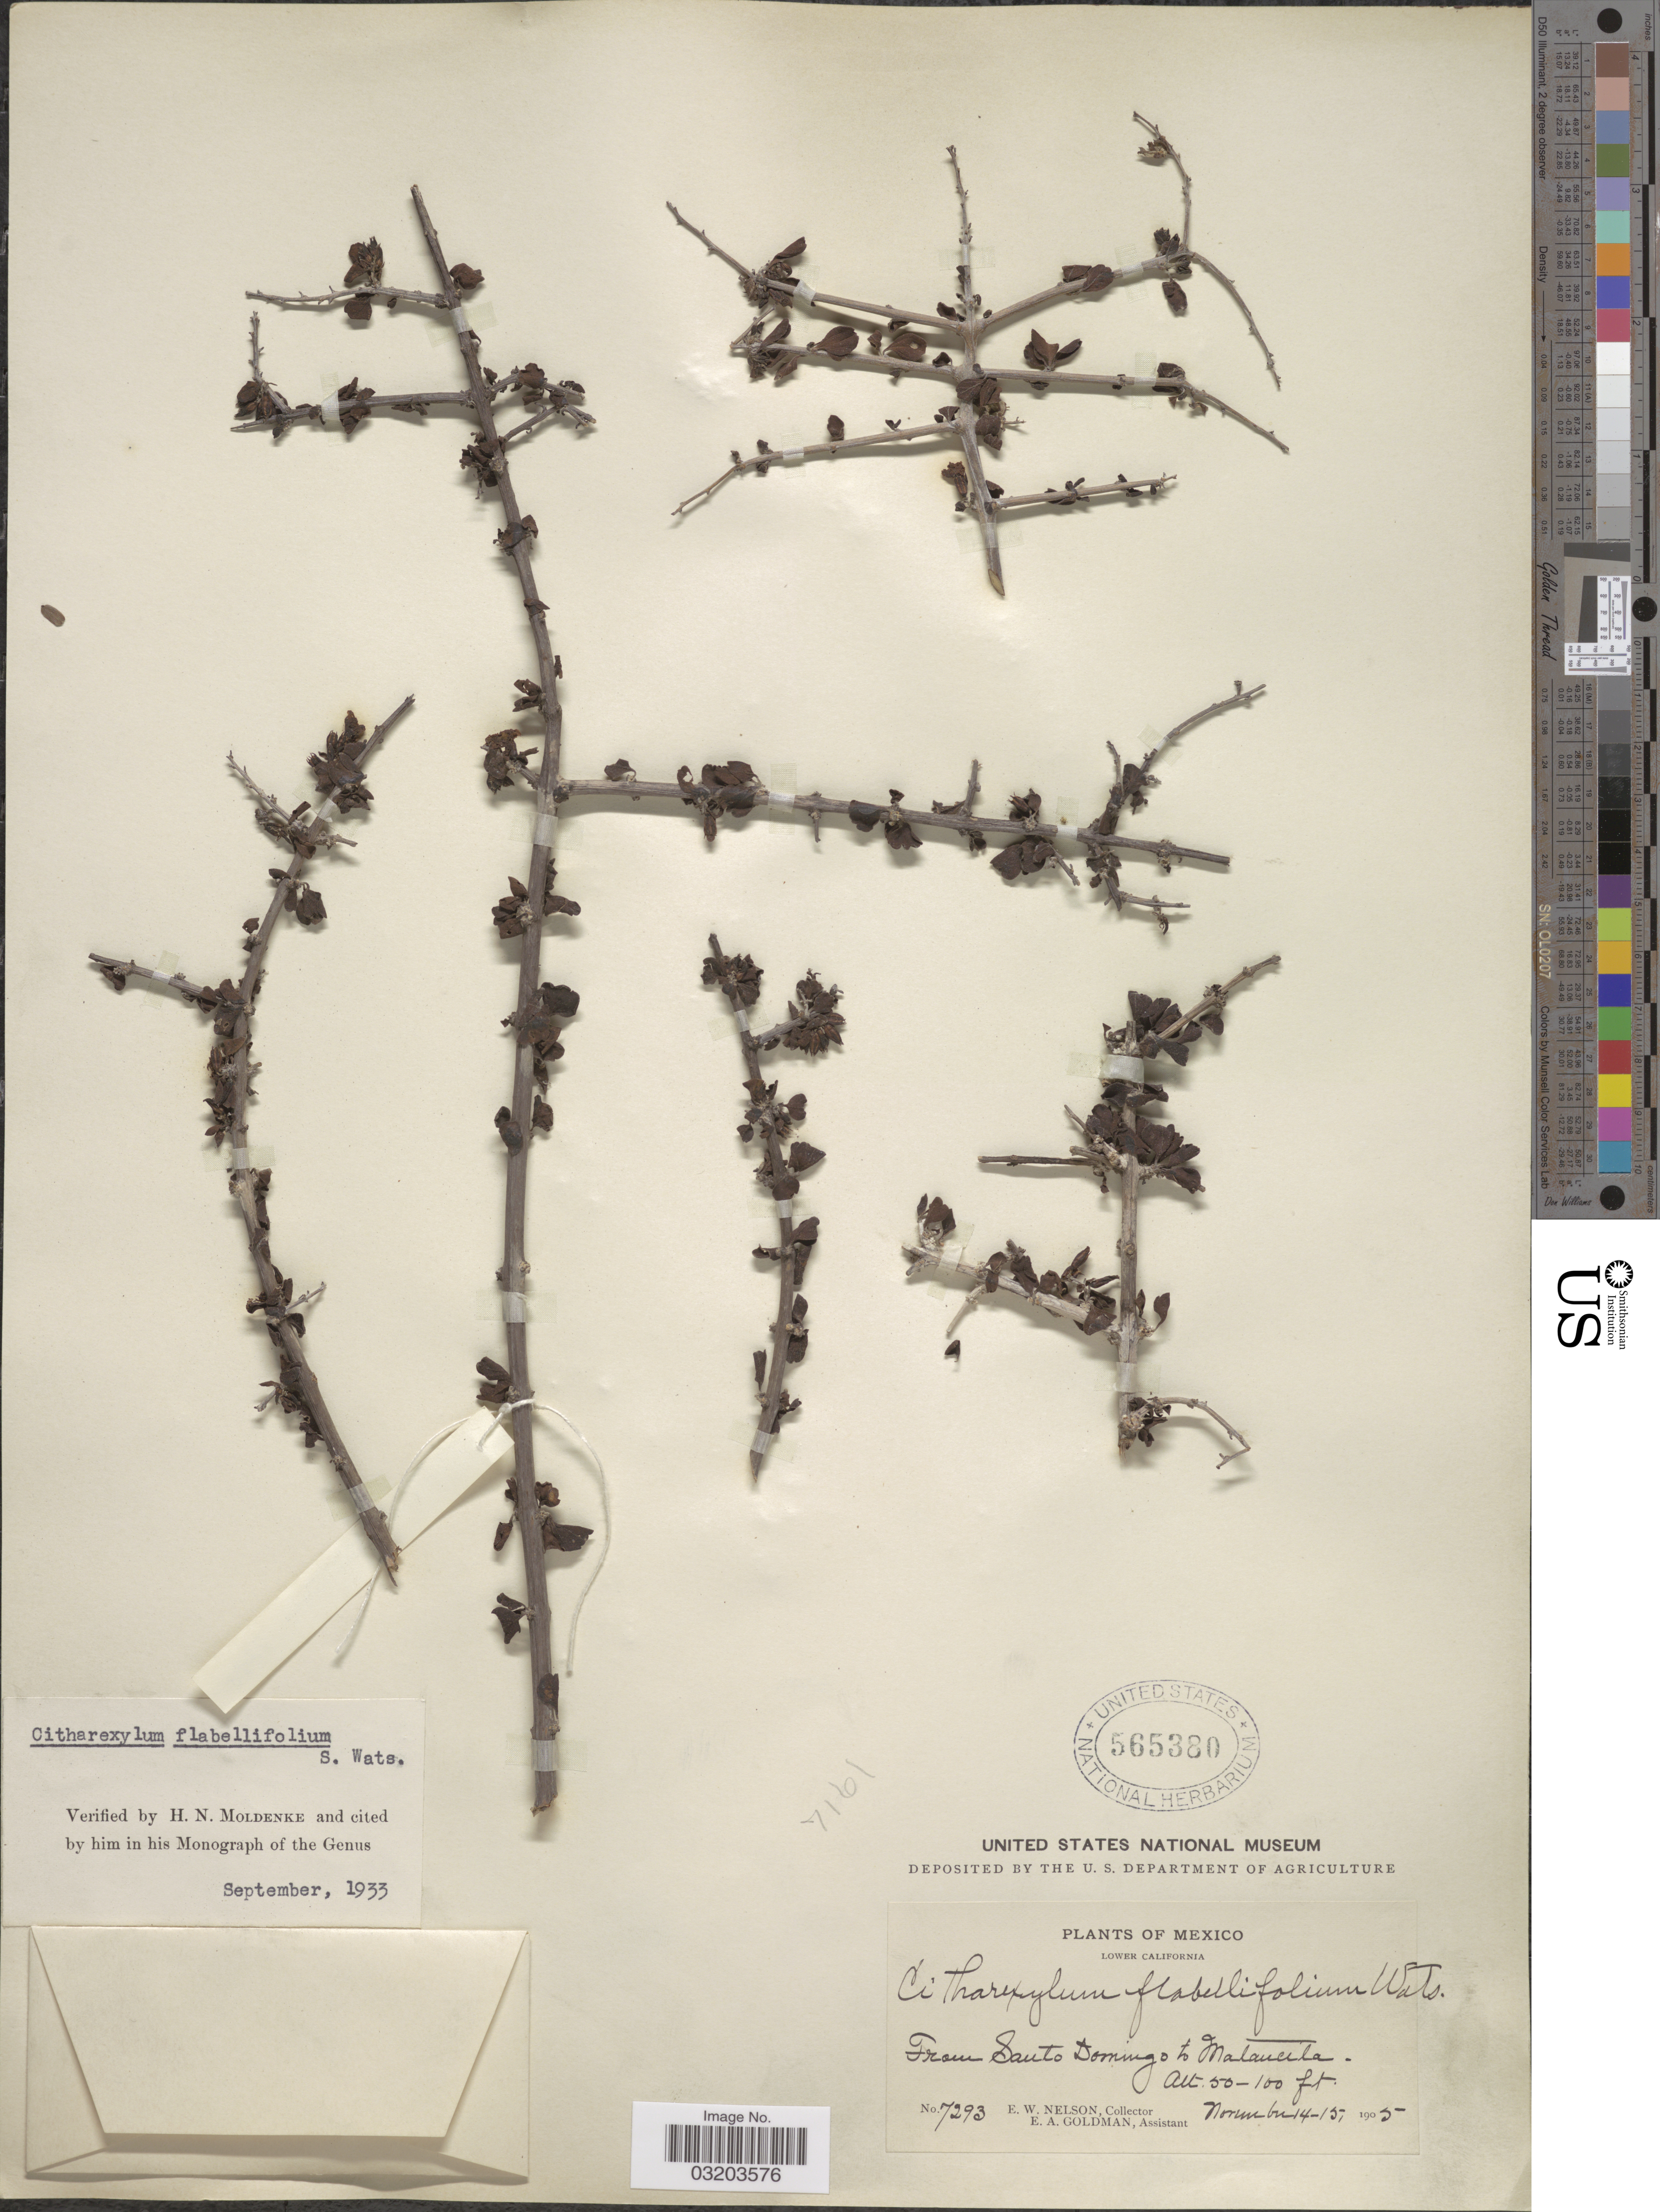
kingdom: Plantae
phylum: Tracheophyta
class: Magnoliopsida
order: Lamiales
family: Verbenaceae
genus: Citharexylum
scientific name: Citharexylum flabellifolium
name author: S. Watson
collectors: E. W. Nelson & E. A. Goldman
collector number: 7293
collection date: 1905-11-14/1905-11-15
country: Mexico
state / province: Baja California Sur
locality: Lower California. From Santo Domingo to Matancita.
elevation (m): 15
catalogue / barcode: US 565380